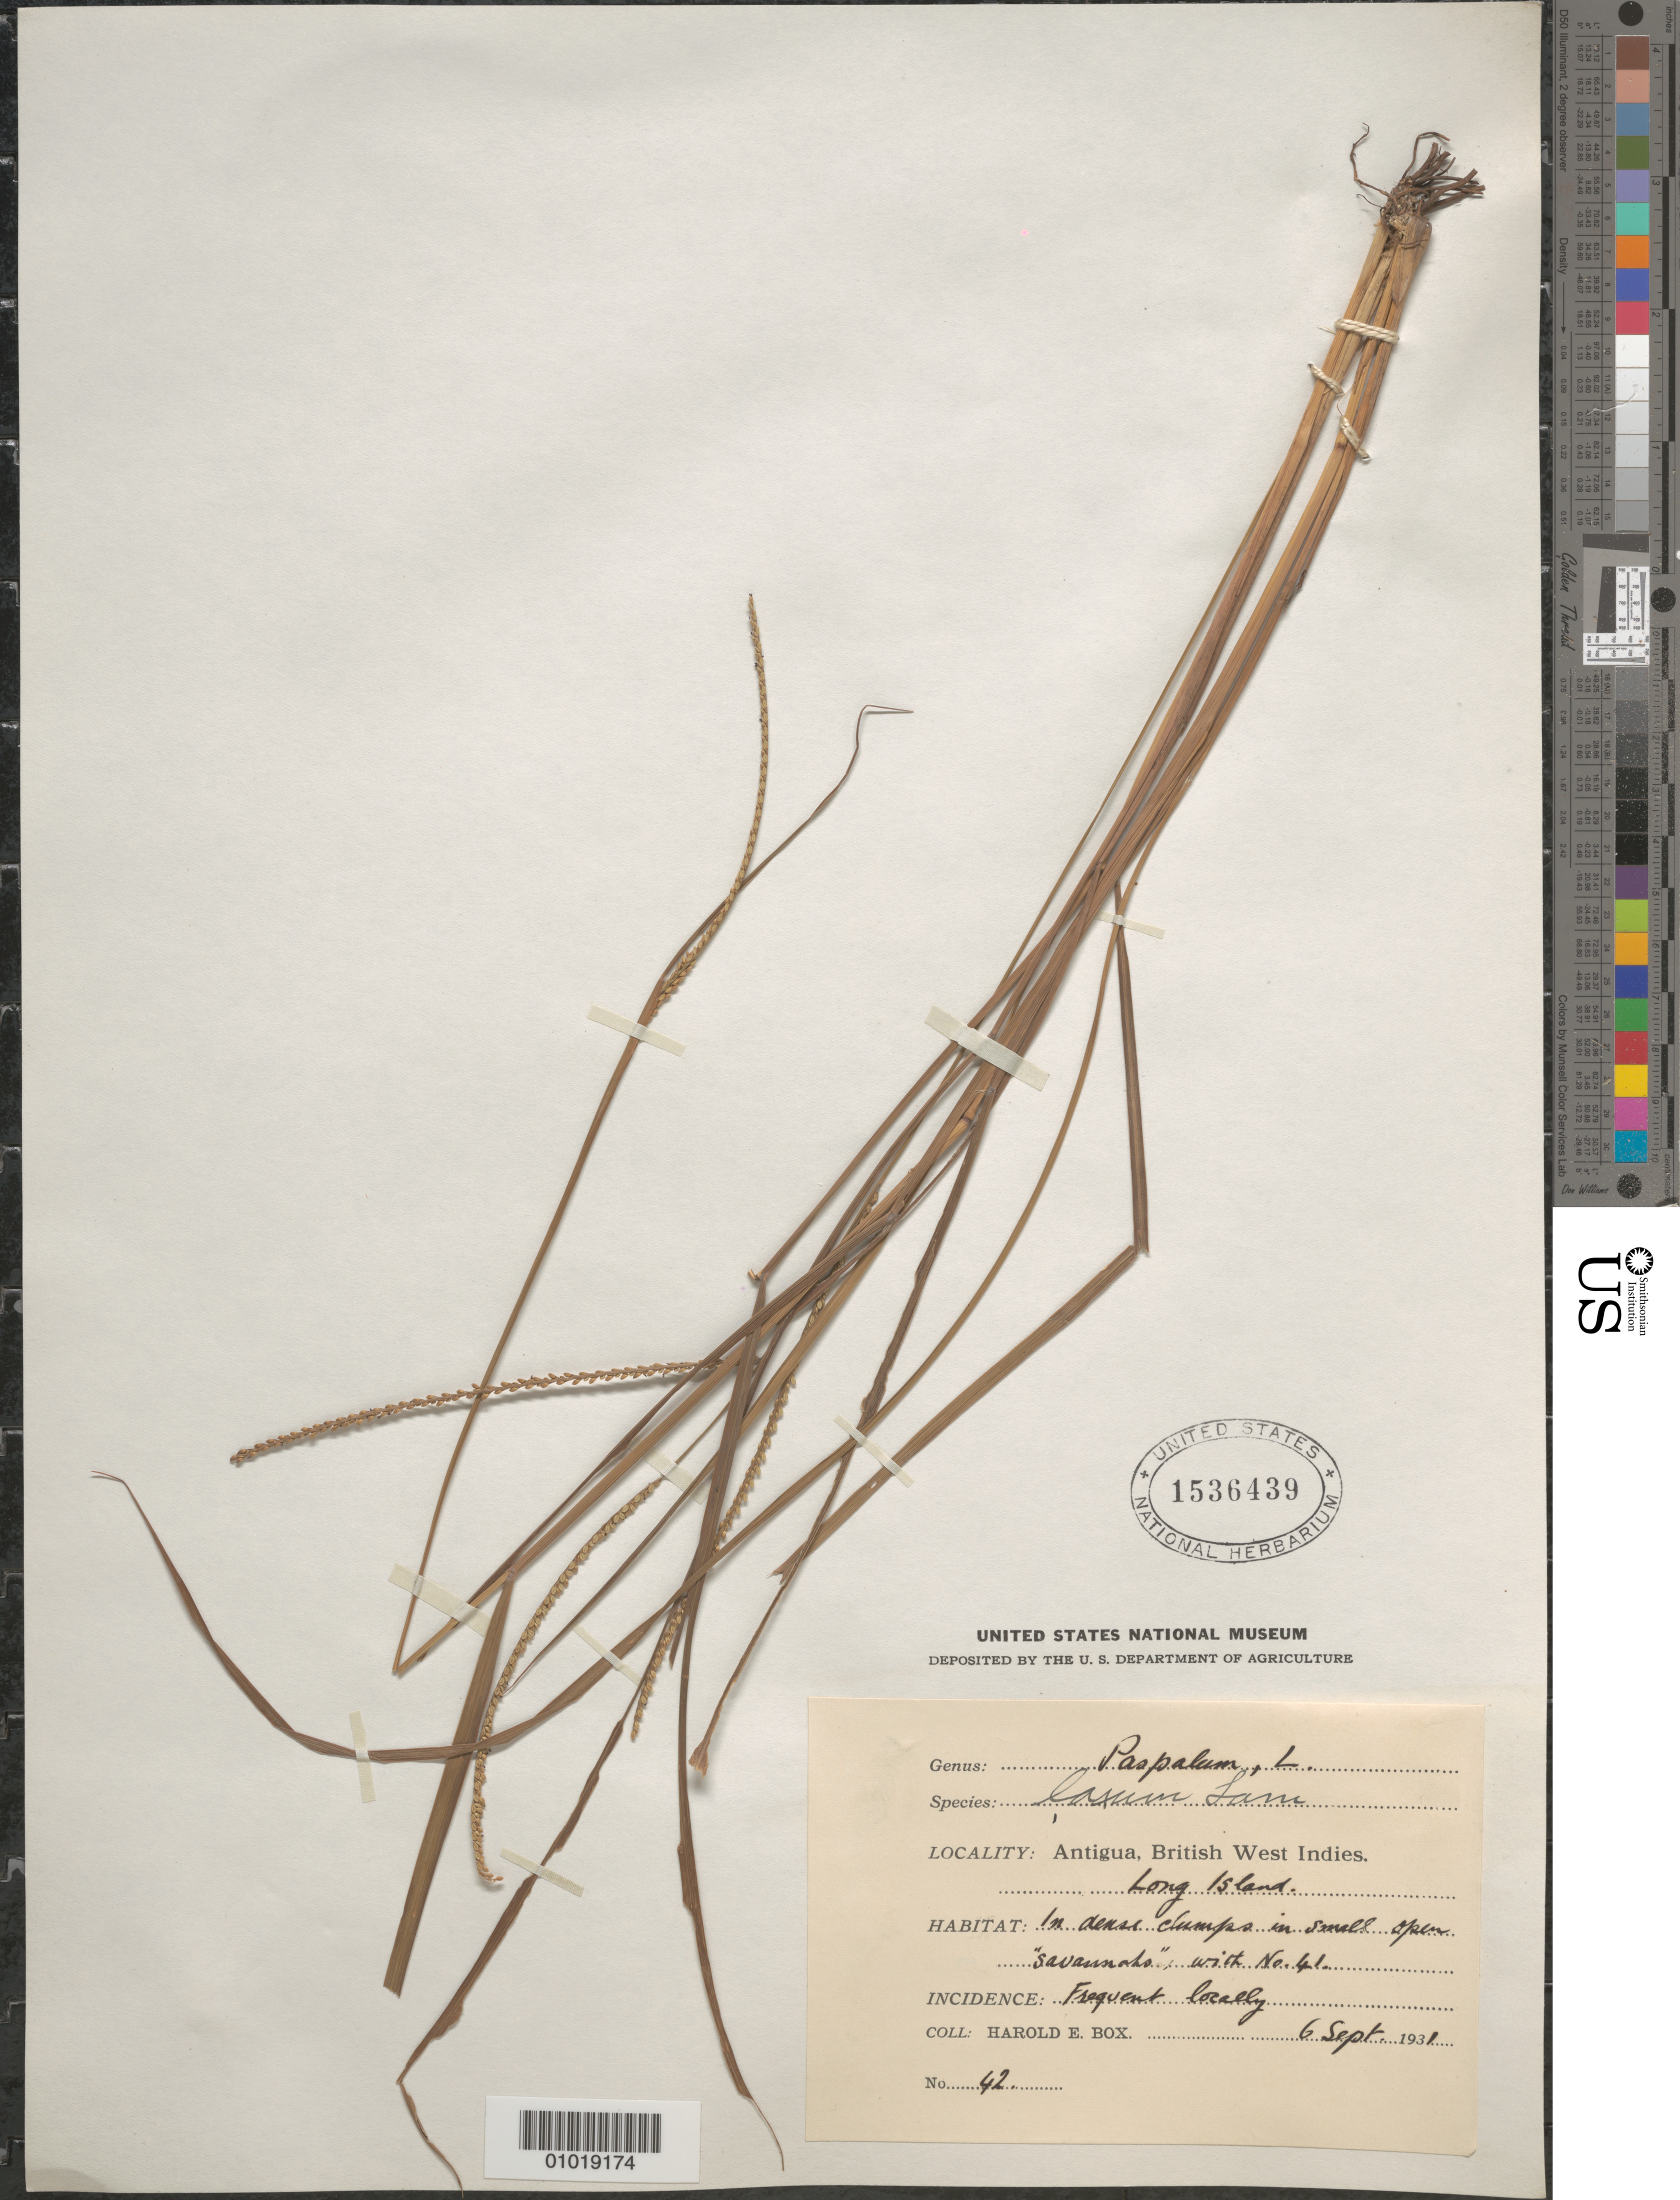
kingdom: Plantae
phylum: Tracheophyta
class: Liliopsida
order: Poales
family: Poaceae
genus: Paspalum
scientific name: Paspalum laxum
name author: Lam.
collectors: H. E. Box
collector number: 42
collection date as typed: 06 Sep 1931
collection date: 1931-09-06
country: Antigua and Barbuda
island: Antigua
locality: Long Island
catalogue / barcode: US 1536439